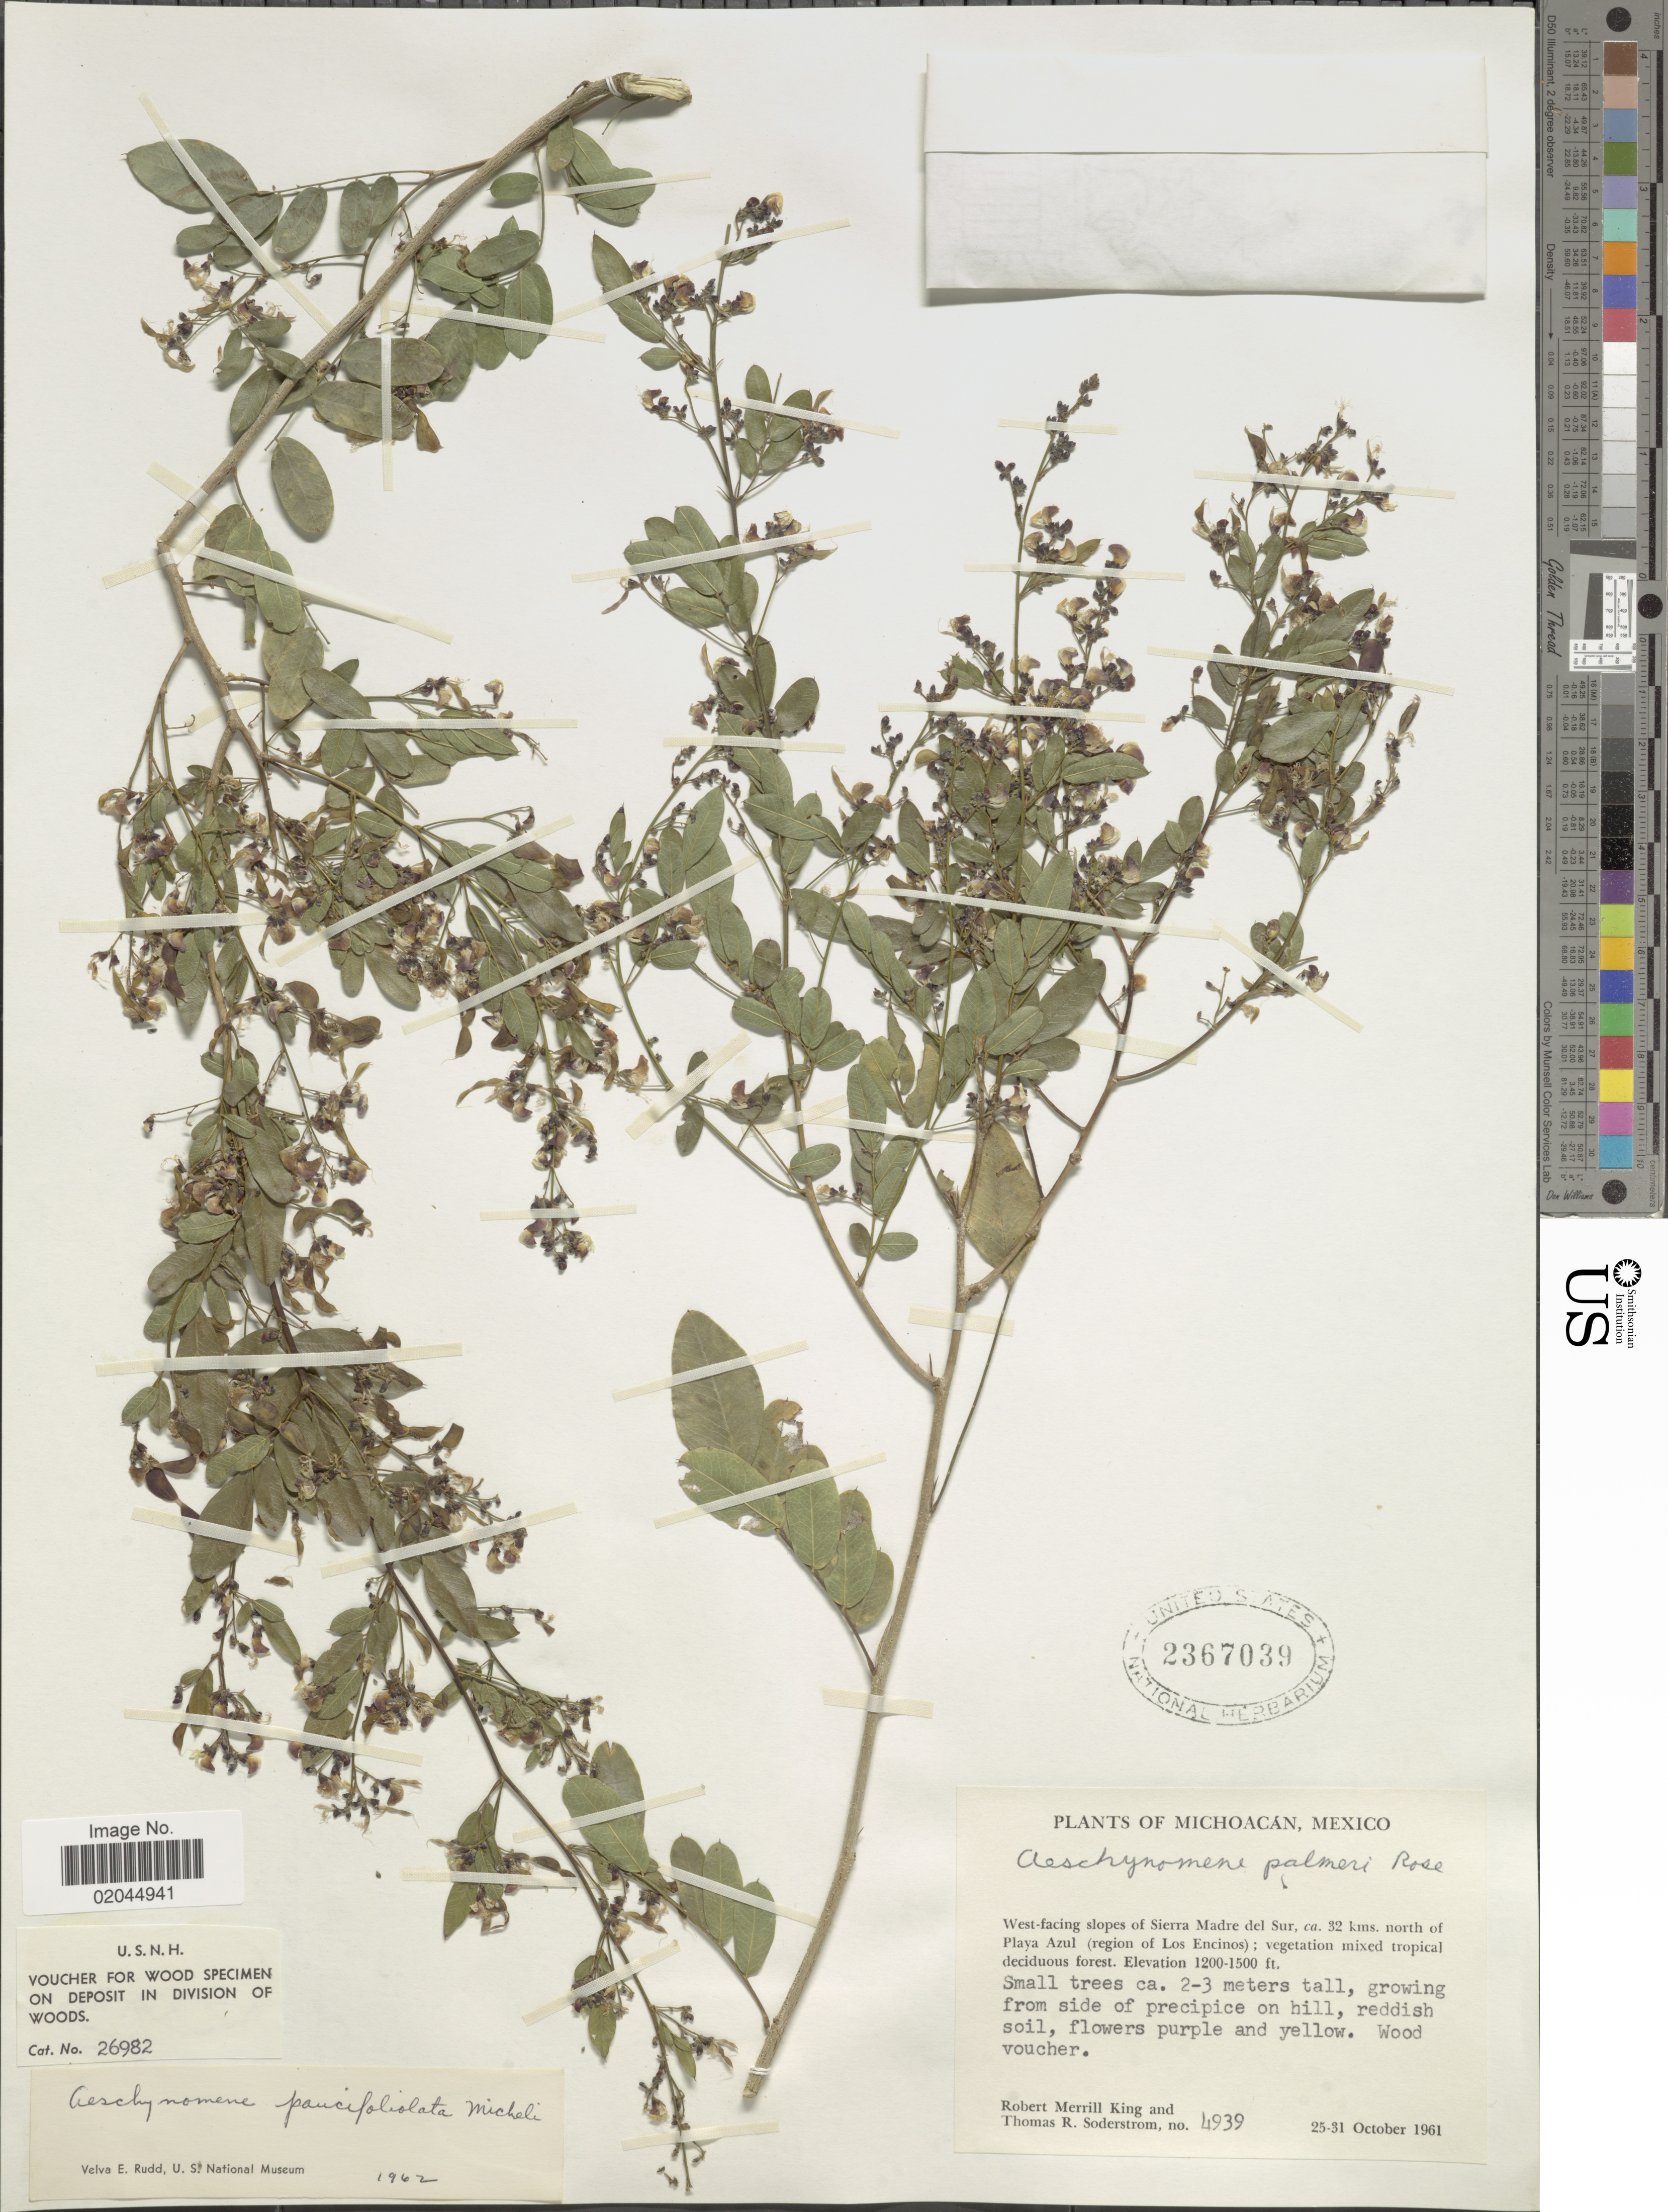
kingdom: Plantae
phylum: Tracheophyta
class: Magnoliopsida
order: Fabales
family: Fabaceae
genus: Aeschynomene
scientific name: Aeschynomene paucifoliolata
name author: Micheli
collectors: R. M. King & T. R. Soderstrom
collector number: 4939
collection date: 1961-10-25/1961-10-31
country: Mexico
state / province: Michoacán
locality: Michoacan, Mexico, West-facing slopes of Sierra Madre del Sur, 32 kms north of Playa Azul (region of Los Encinos)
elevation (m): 366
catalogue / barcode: US 2367039